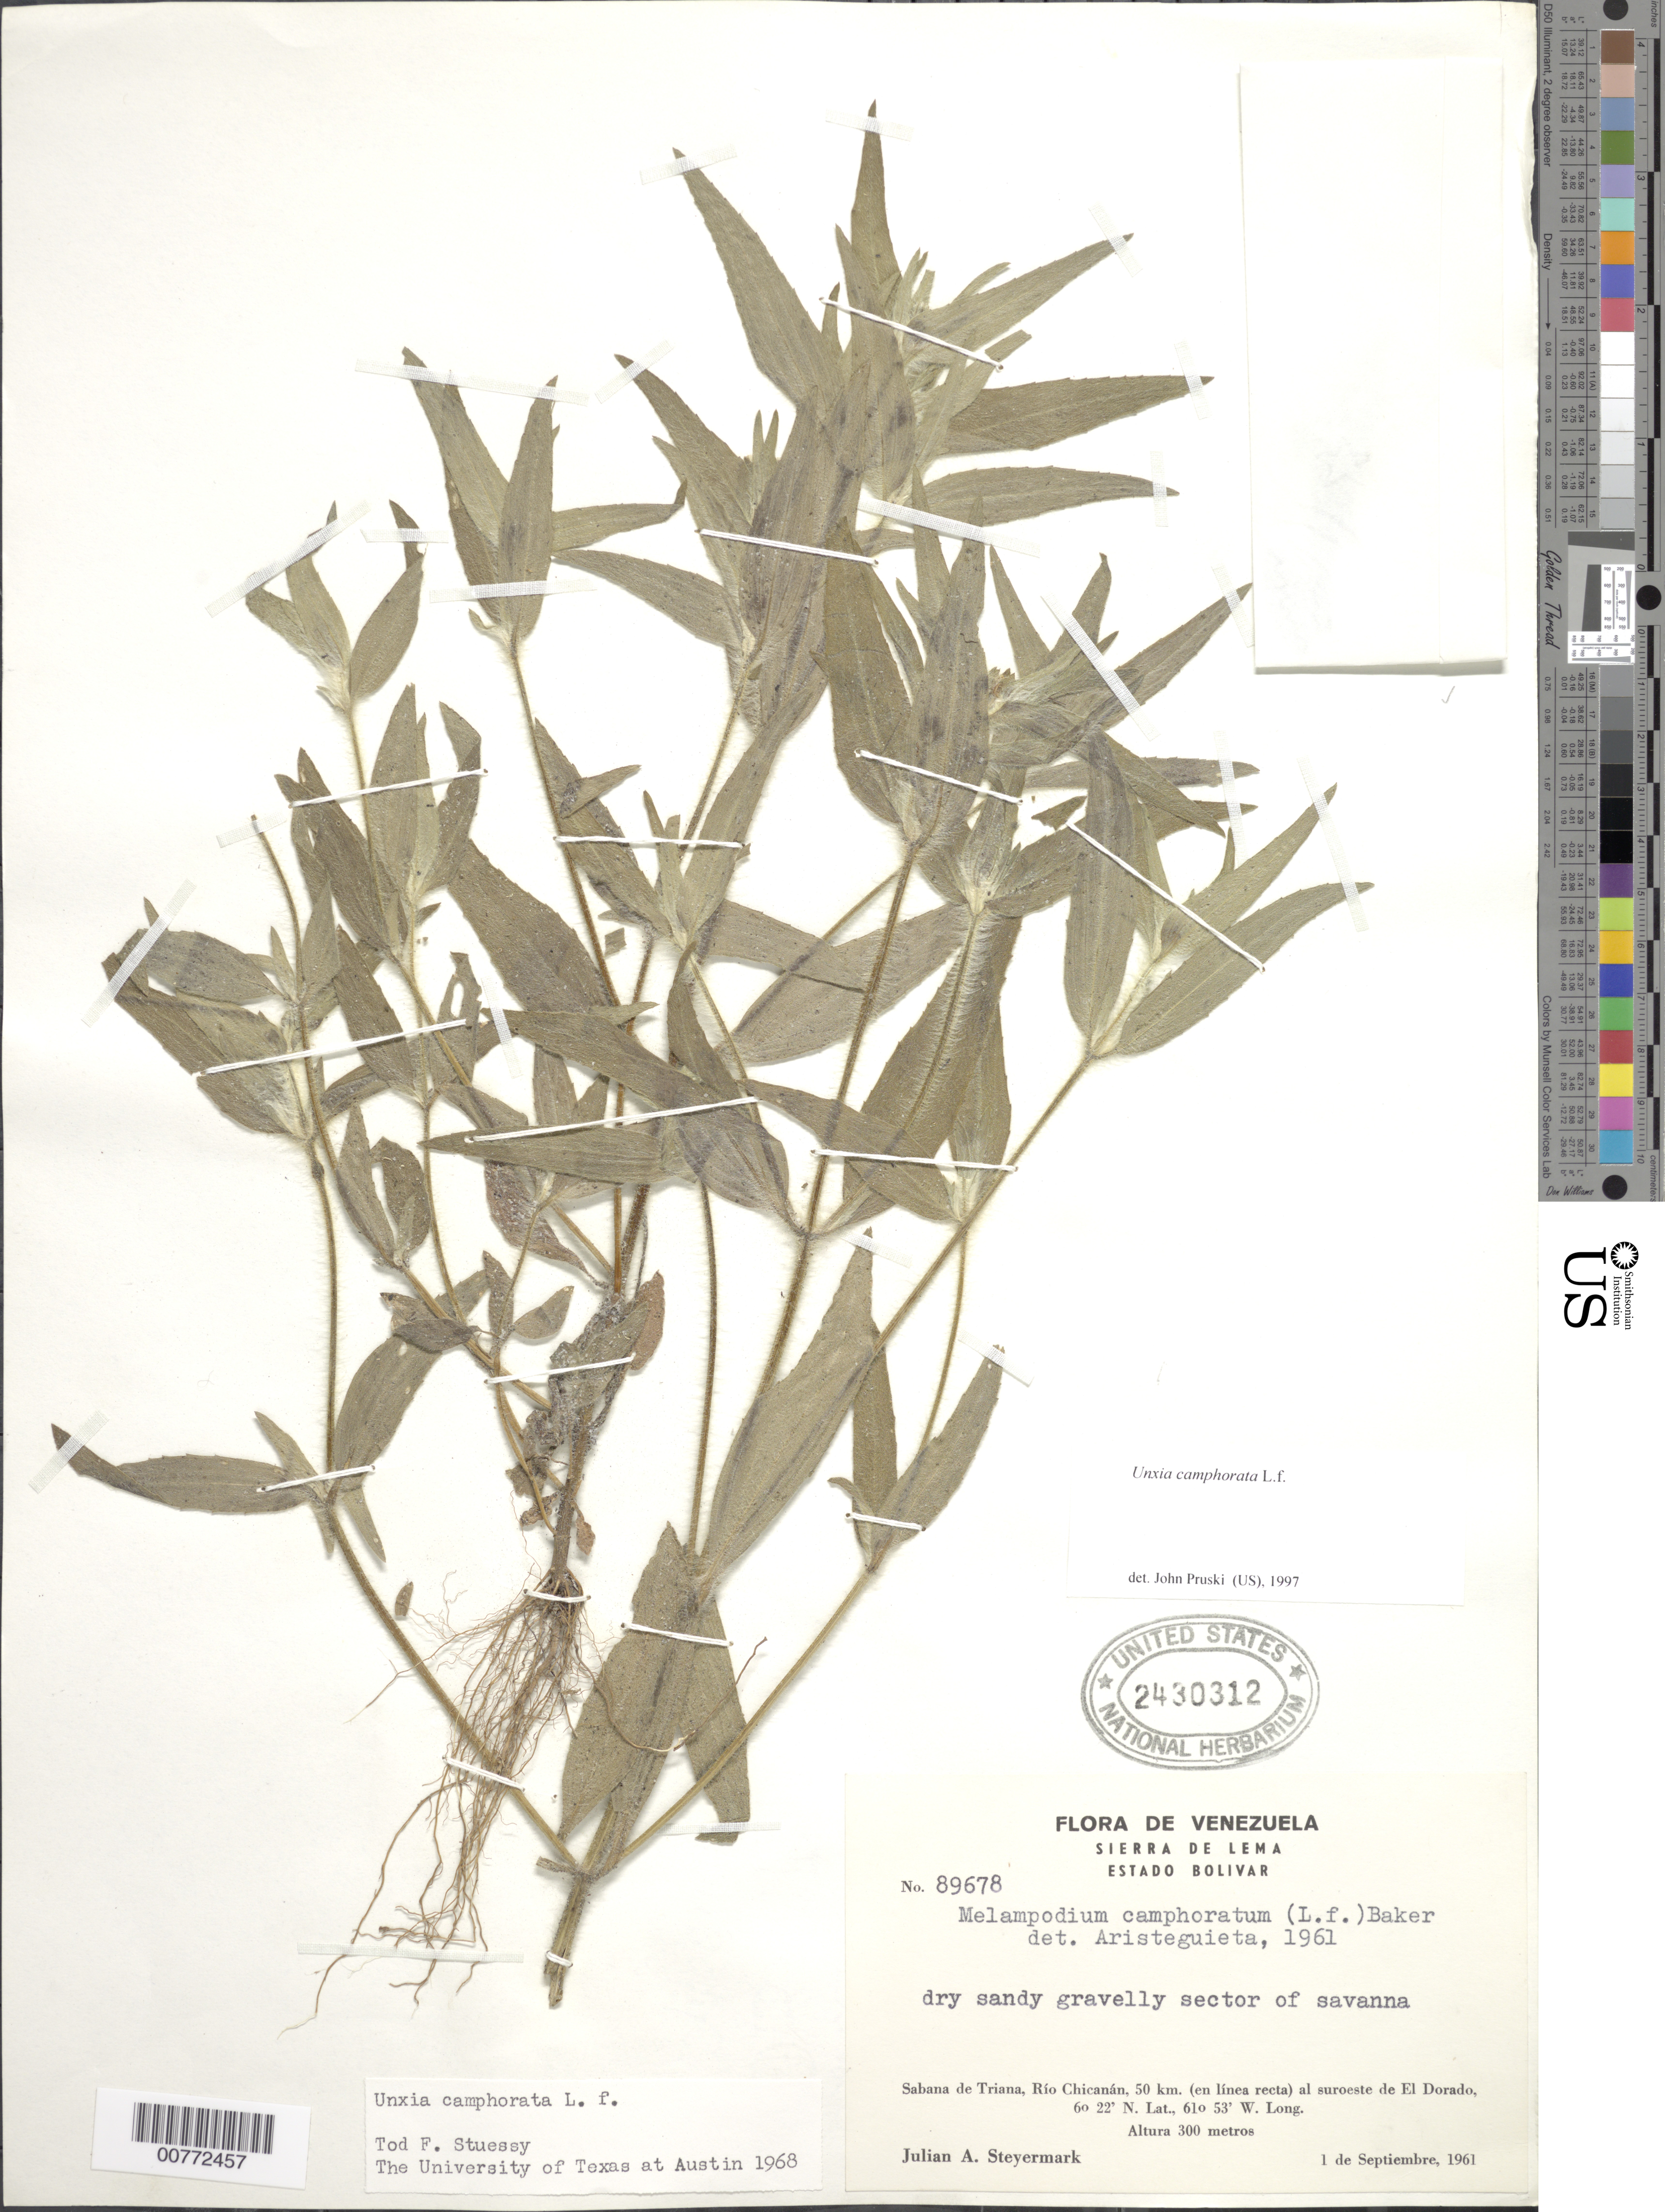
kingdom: Plantae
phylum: Tracheophyta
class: Magnoliopsida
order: Asterales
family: Asteraceae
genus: Unxia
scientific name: Unxia camphorata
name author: L. f.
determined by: Pruski, J. F.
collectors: J. Steyermark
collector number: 89678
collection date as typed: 1-Sep-61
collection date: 1961-09-01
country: Venezuela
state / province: Bolívar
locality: Sabana de Triana, Río Chicanán, 50 km (in línea recta) al SW de El Dorado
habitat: Dry sandy gravelly sector of savanna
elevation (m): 300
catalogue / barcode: US 2430312